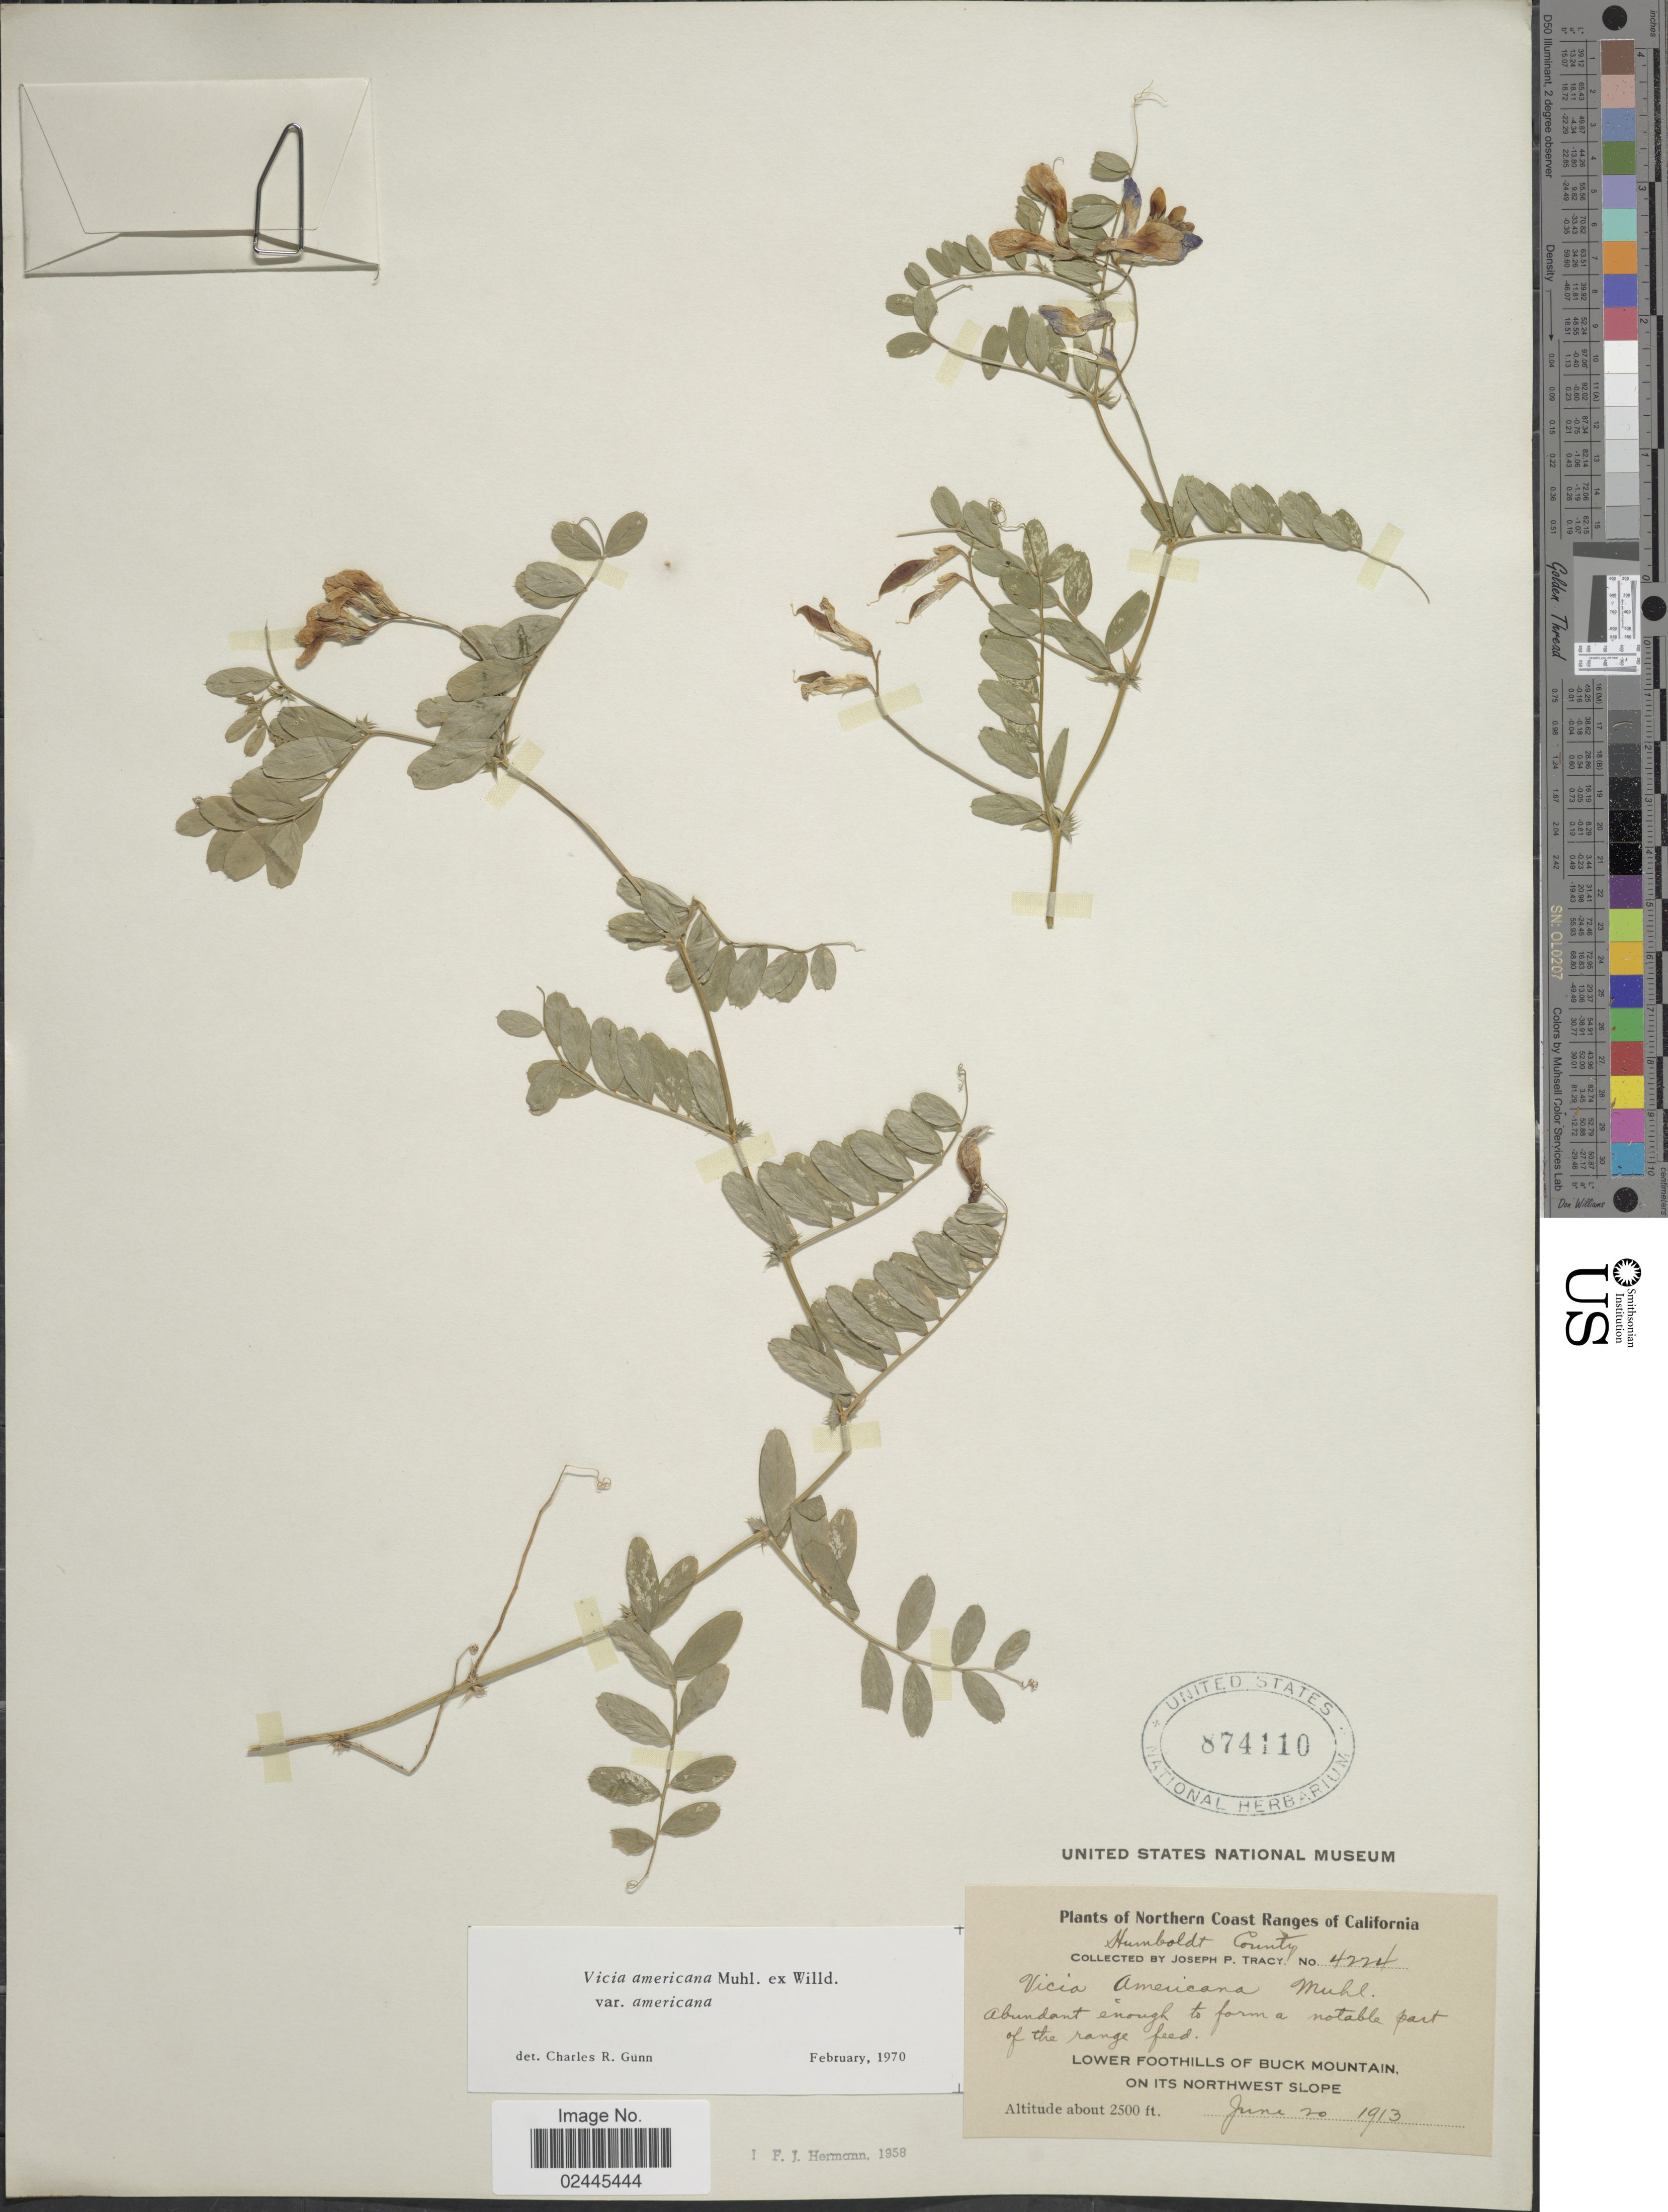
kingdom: Plantae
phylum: Tracheophyta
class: Magnoliopsida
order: Fabales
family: Fabaceae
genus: Vicia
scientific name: Vicia americana var. americana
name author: Muhl. ex Willd.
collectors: J. Tracy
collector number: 4224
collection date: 1913-06-20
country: United States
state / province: California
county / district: Humboldt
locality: Northern Coast Ranges of California, Humboldt County. Lower foothills of Buck Mountain on its Northwest Slope.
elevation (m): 762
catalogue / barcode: US 874110